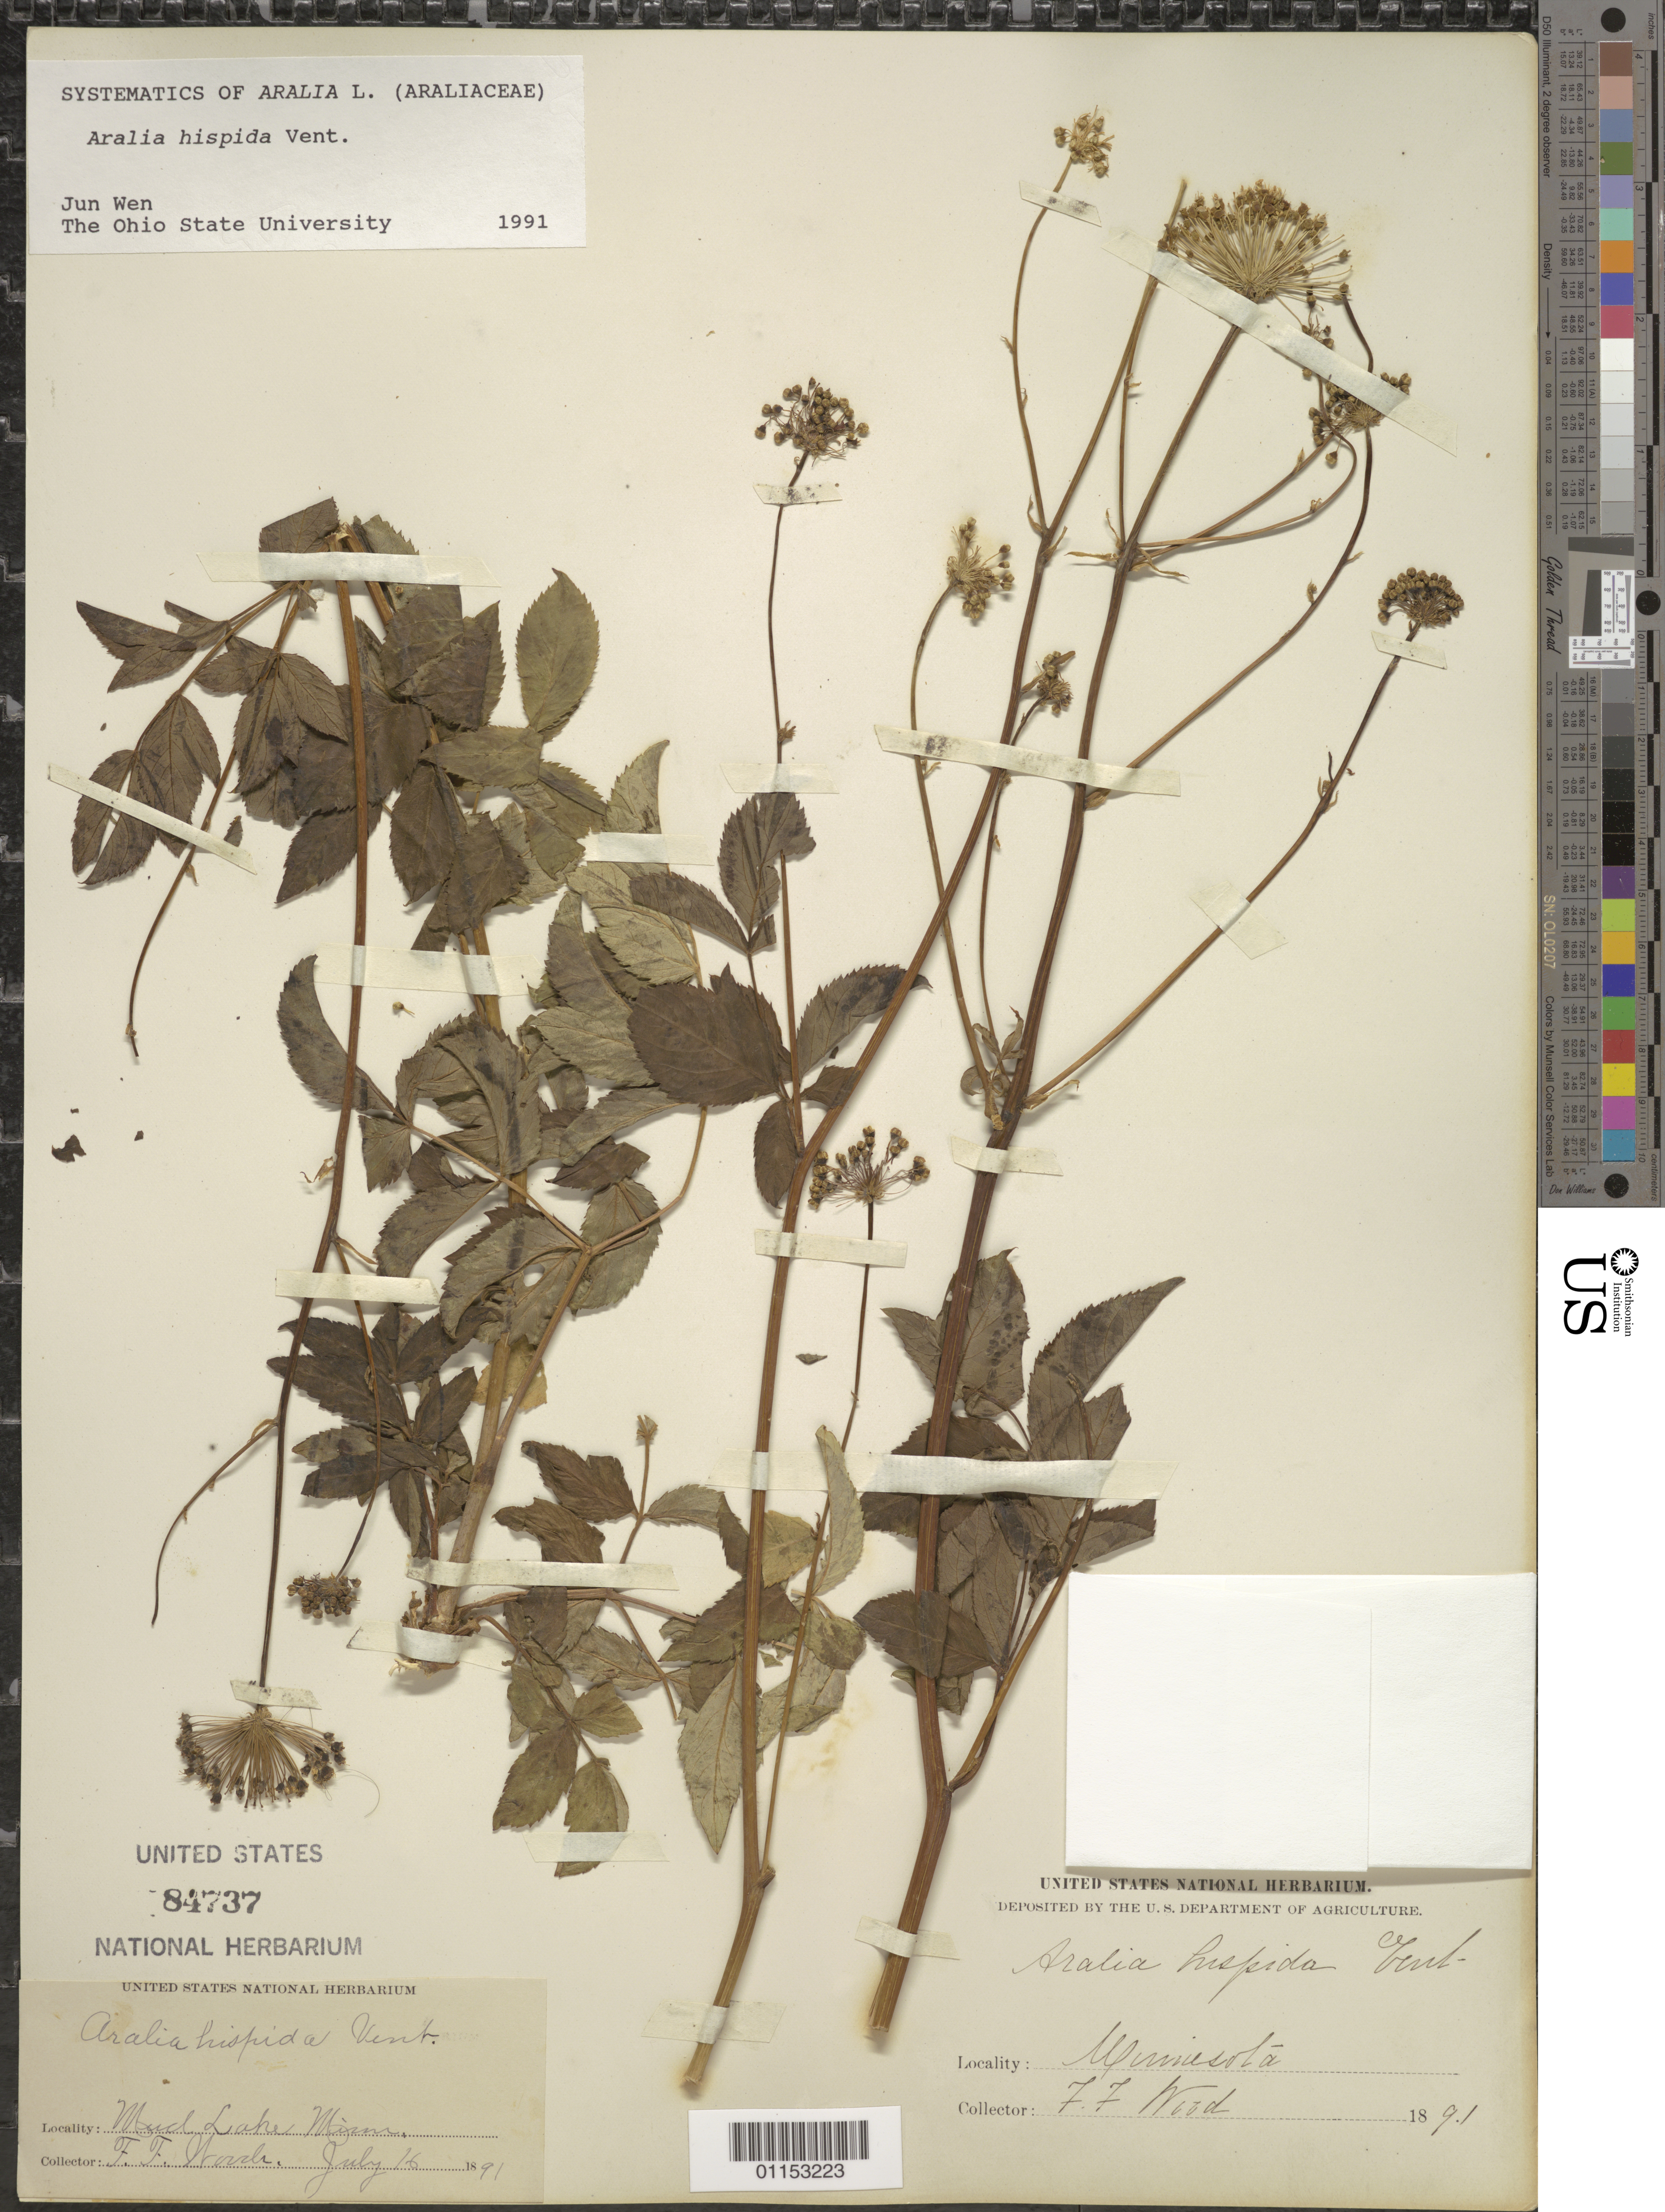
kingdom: Plantae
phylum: Tracheophyta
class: Magnoliopsida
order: Apiales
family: Araliaceae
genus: Aralia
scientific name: Aralia hispida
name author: Vent.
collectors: F. Wood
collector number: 77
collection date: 1891-07-16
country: United States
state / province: Minnesota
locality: Mud Lake.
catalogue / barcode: US 84737